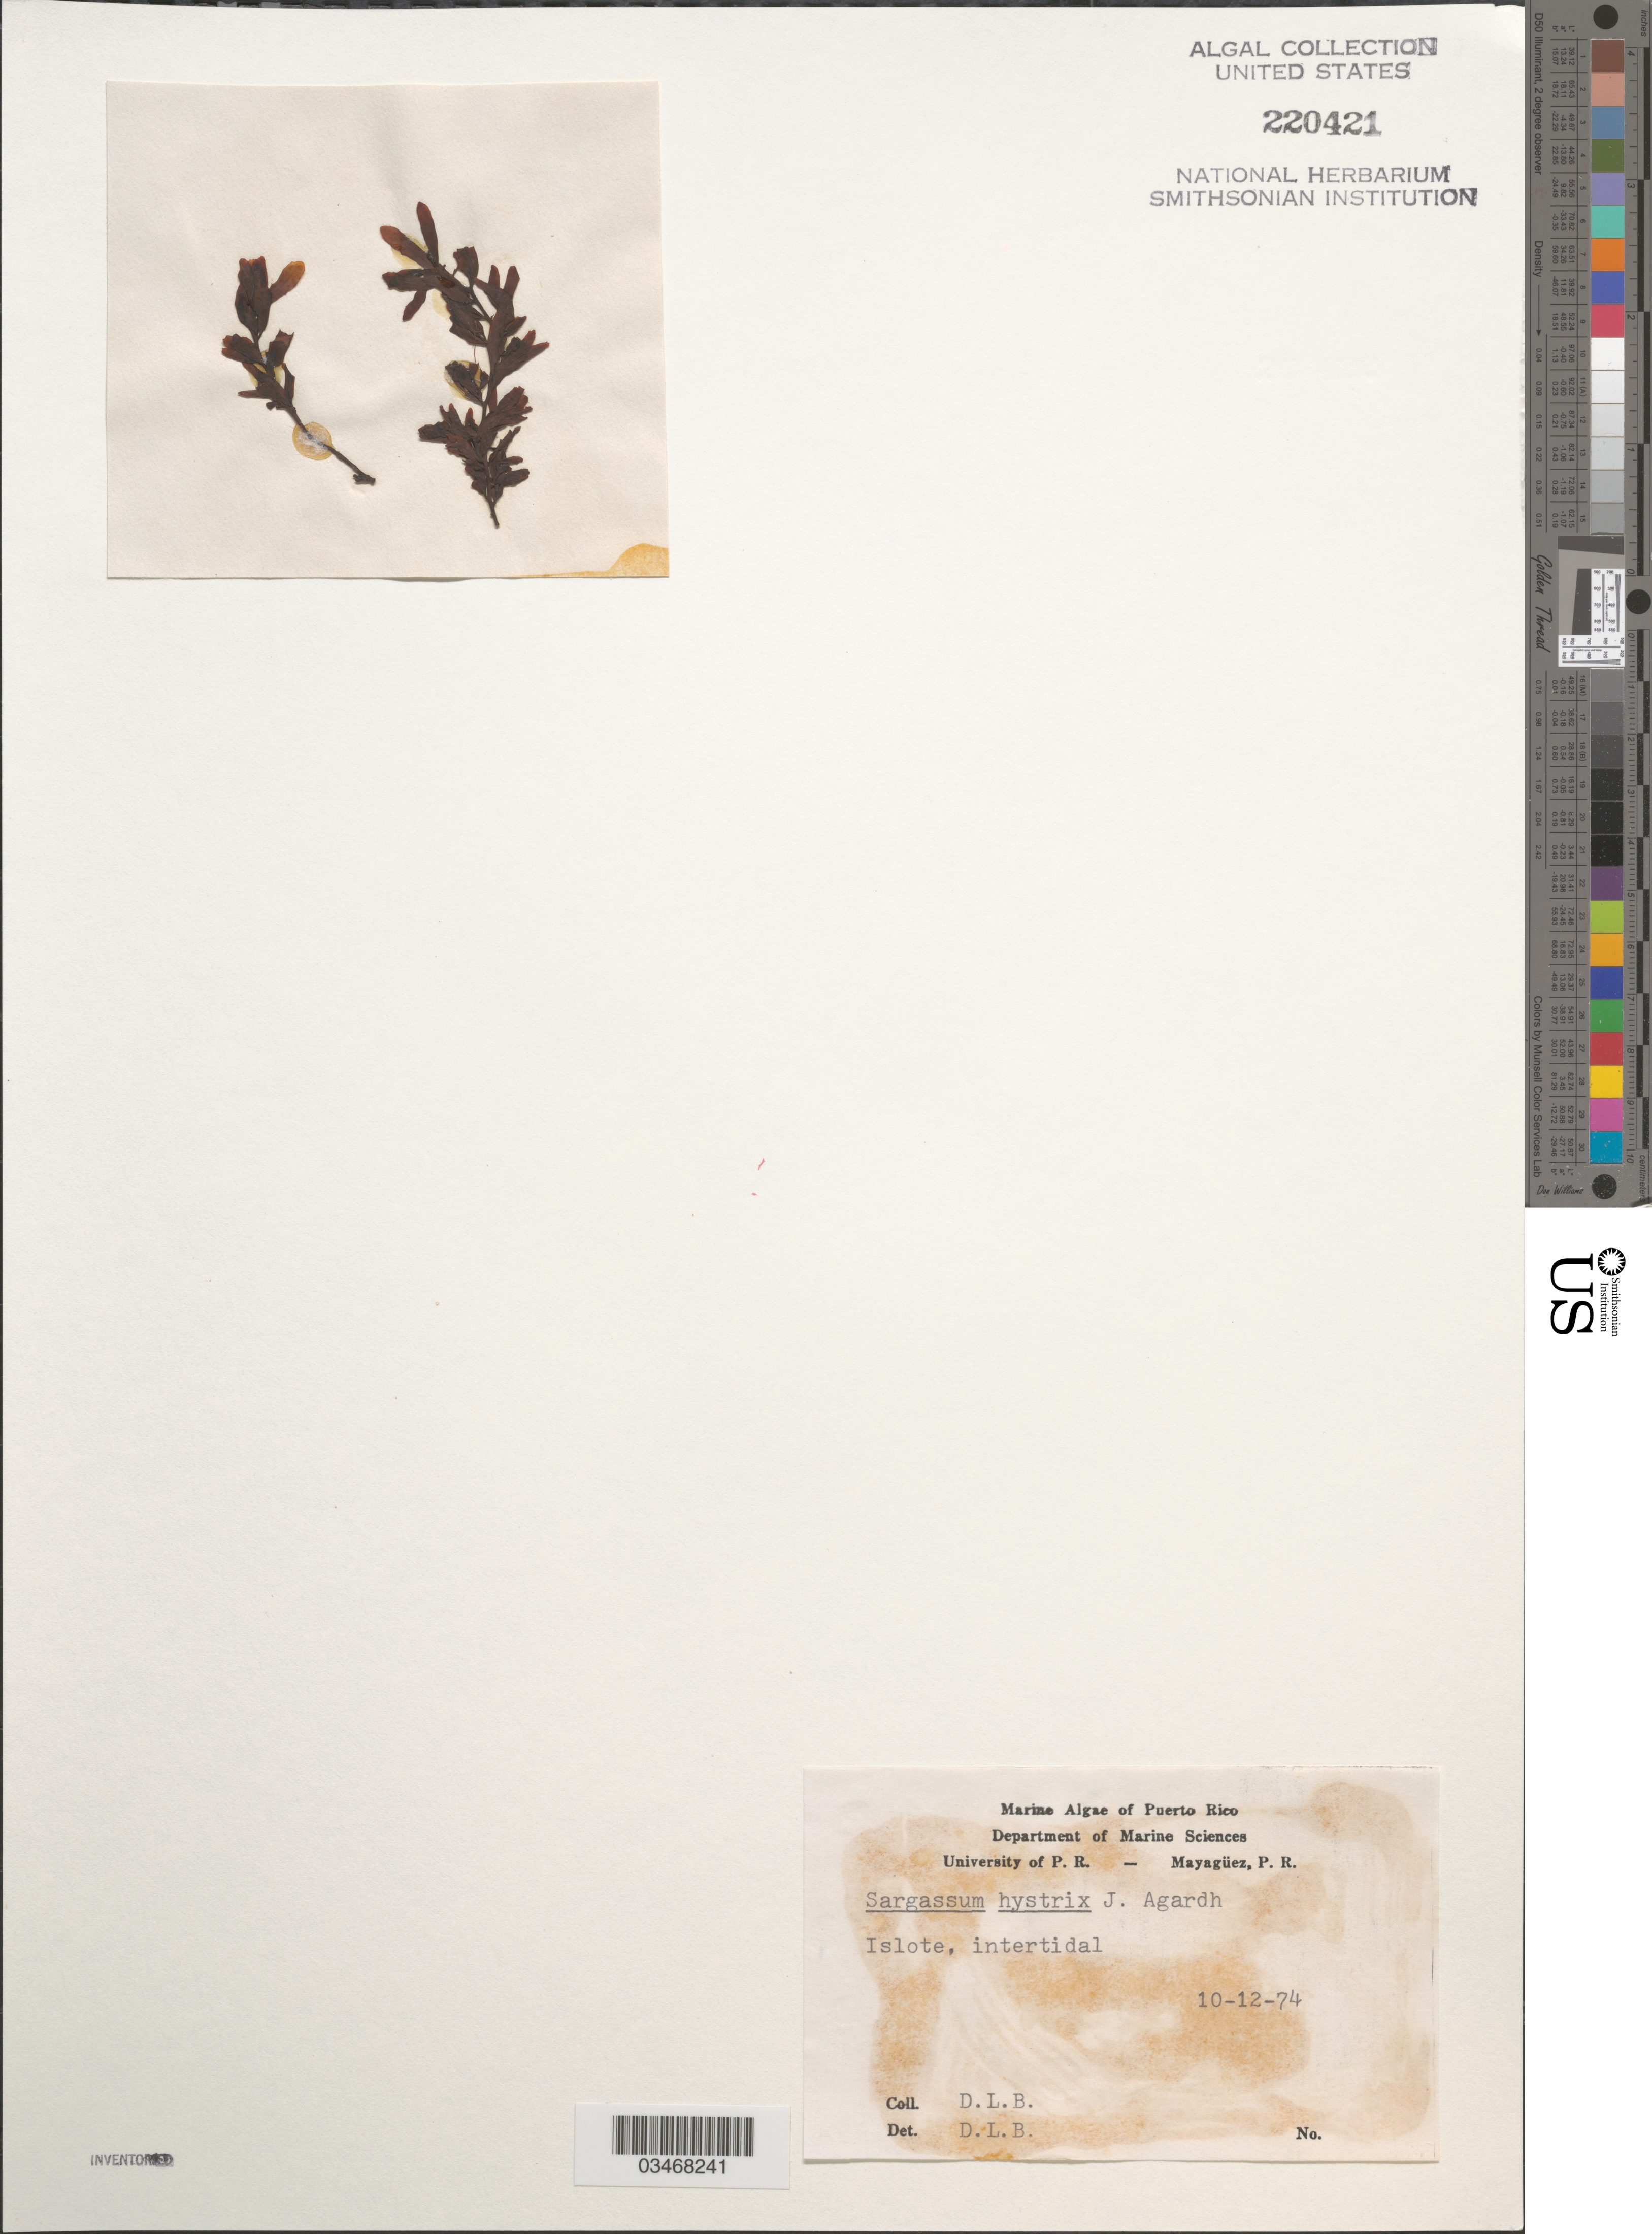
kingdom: Chromista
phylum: Ochrophyta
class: Phaeophyceae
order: Fucales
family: Sargassaceae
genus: Sargassum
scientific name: Sargassum hystrix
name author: J. Agardh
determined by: Ballantine, D. L.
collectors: D.L. Ballantine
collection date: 1974-10-12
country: Puerto Rico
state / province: Arecibo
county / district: Islote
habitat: Intertidal.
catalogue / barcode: US 220421